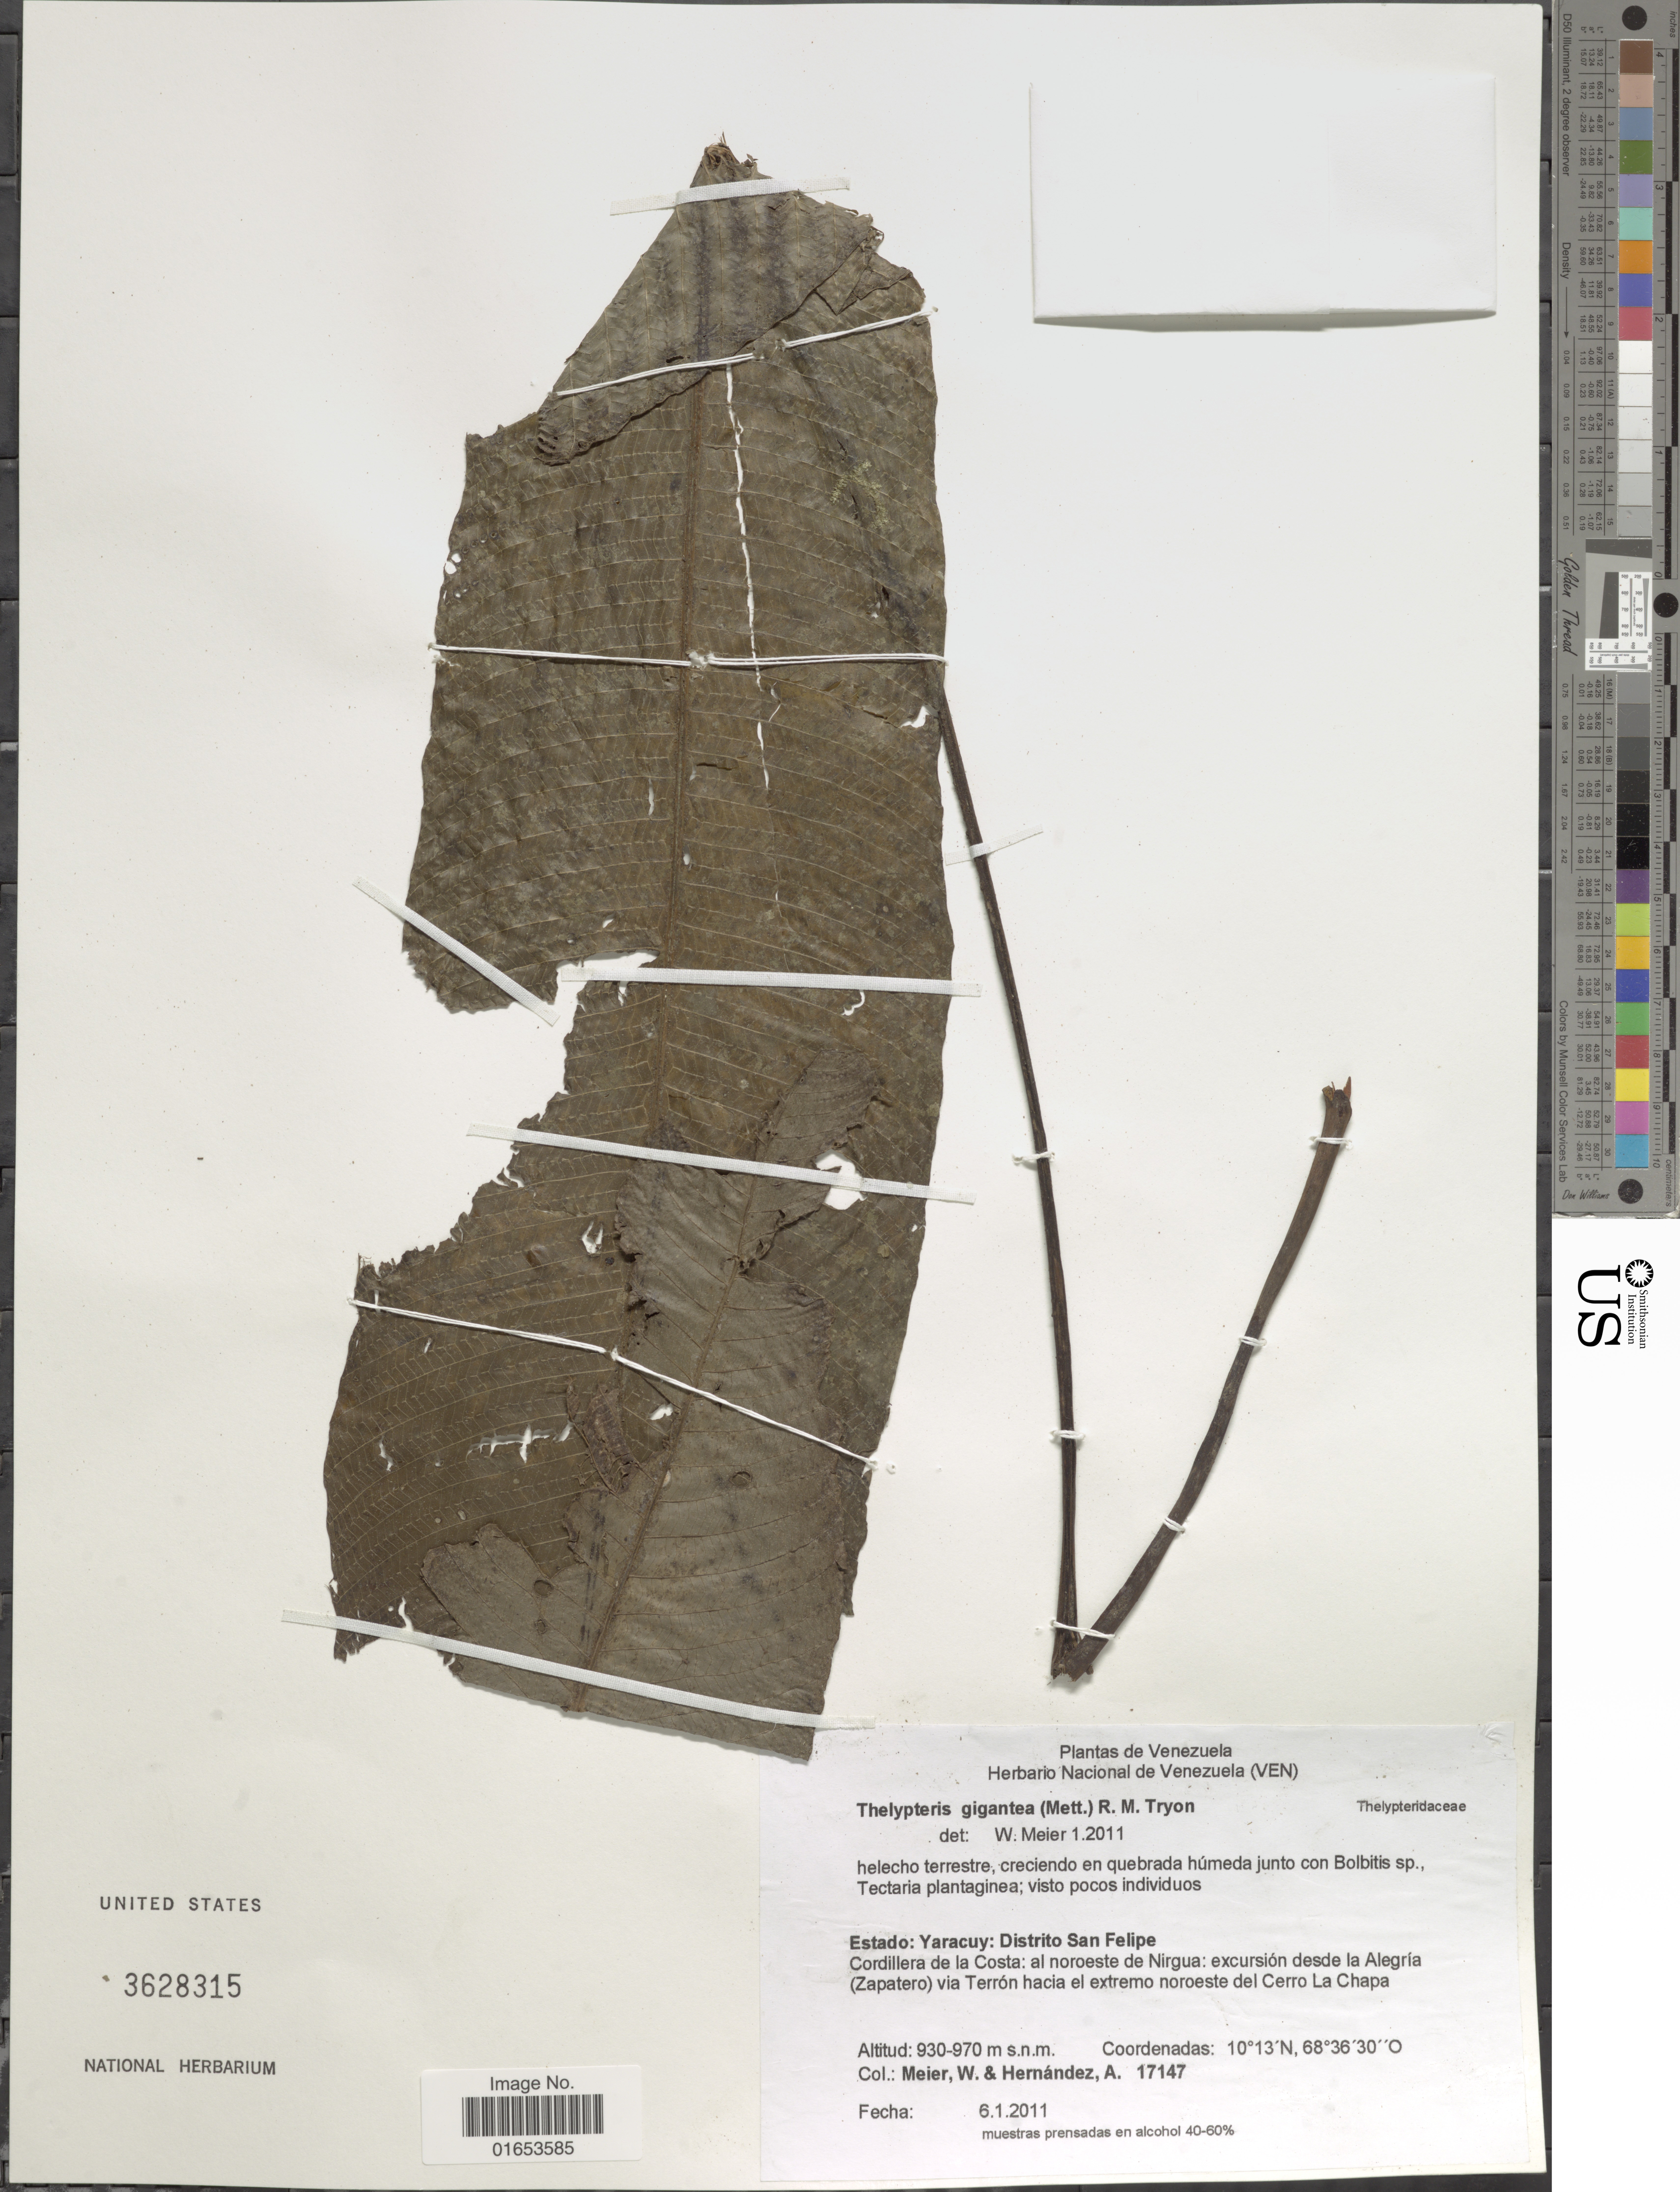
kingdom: Plantae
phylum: Tracheophyta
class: Polypodiopsida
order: Polypodiales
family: Thelypteridaceae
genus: Meniscium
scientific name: Meniscium giganteum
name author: Mett.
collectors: W. Meier & A. Hernandez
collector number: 17147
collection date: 2011-01-06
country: Venezuela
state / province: Yaracuy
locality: Distrito San Felipe. Cordillera de la Costa: al noroeste de Nirgua: excursión desde la Alegría (Zapatero) via Terrón hacia el extremo noroeste del Cerro La Chapa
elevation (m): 930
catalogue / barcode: US 3628315